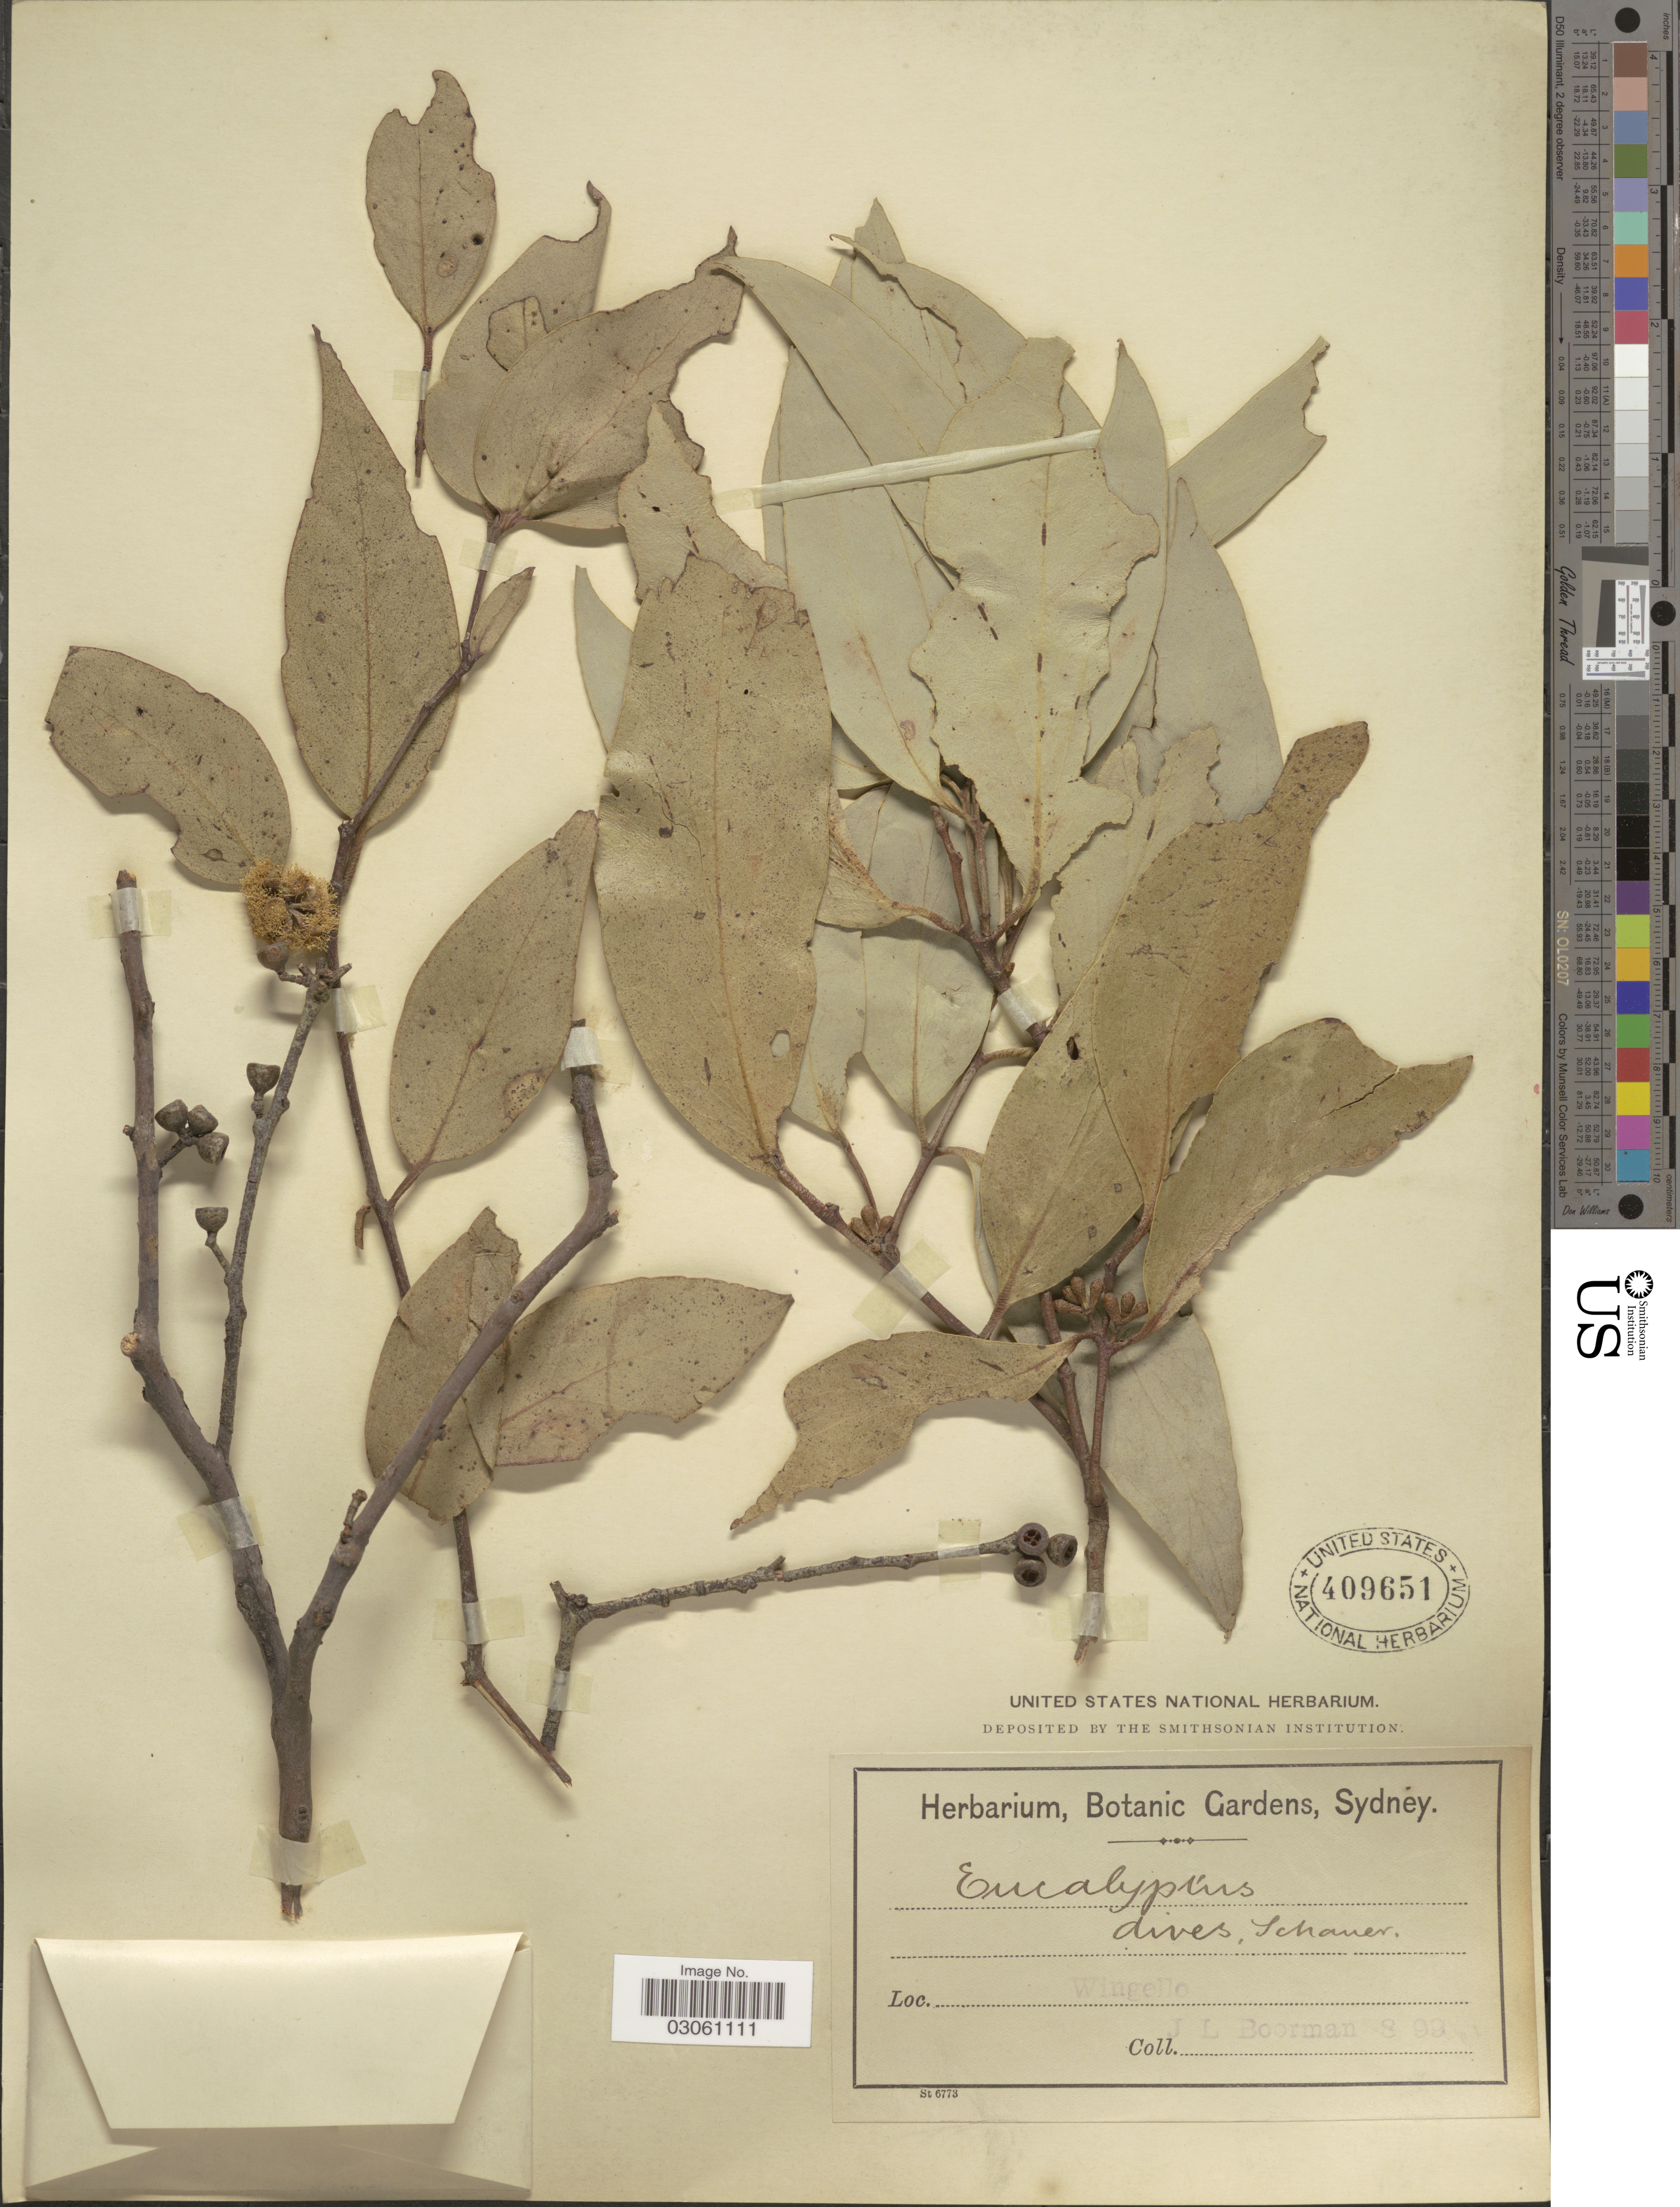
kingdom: Plantae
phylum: Tracheophyta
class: Magnoliopsida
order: Myrtales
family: Myrtaceae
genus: Eucalyptus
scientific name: Eucalyptus dives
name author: Schauer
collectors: J. Boorman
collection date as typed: Transcribed d/m/y: /8/99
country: Australia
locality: Wingello.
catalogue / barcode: US 409651